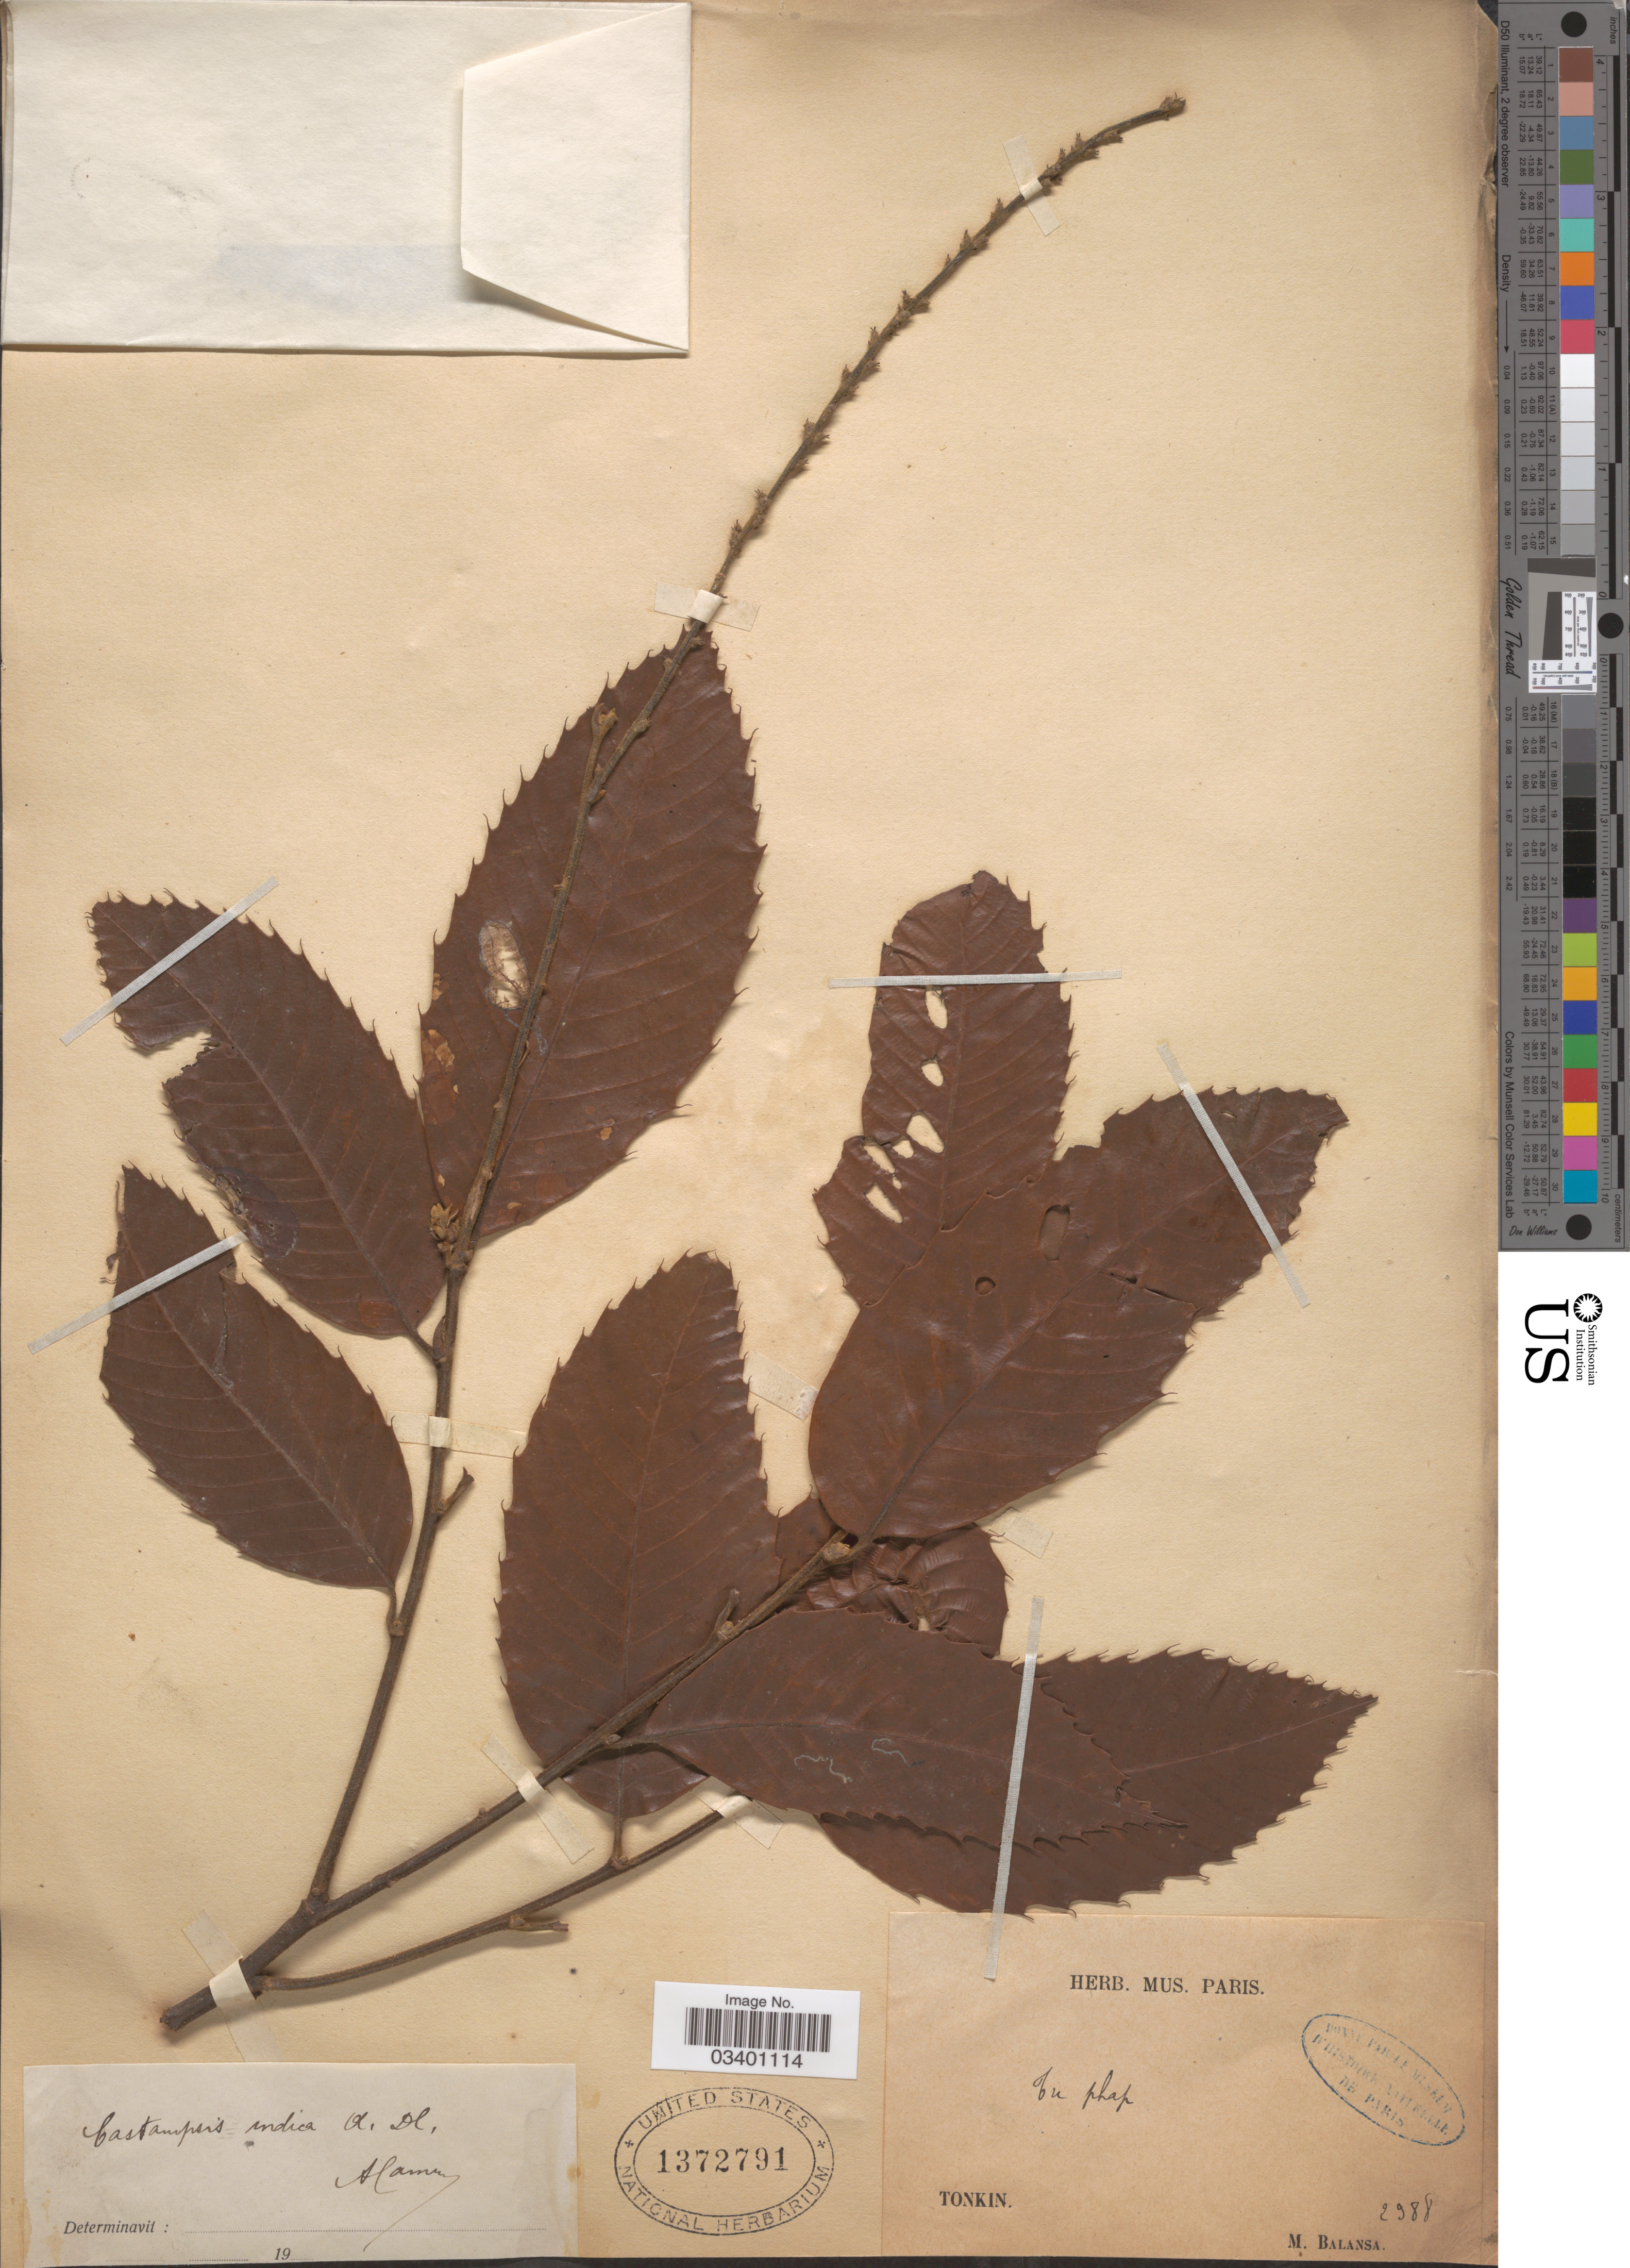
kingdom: Plantae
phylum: Tracheophyta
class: Magnoliopsida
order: Fagales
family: Fagaceae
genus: Castanopsis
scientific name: Castanopsis indica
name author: (Roxb.) A. DC.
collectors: B. Balansa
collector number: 2988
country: Vietnam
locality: Tonkin.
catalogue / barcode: US 1372791